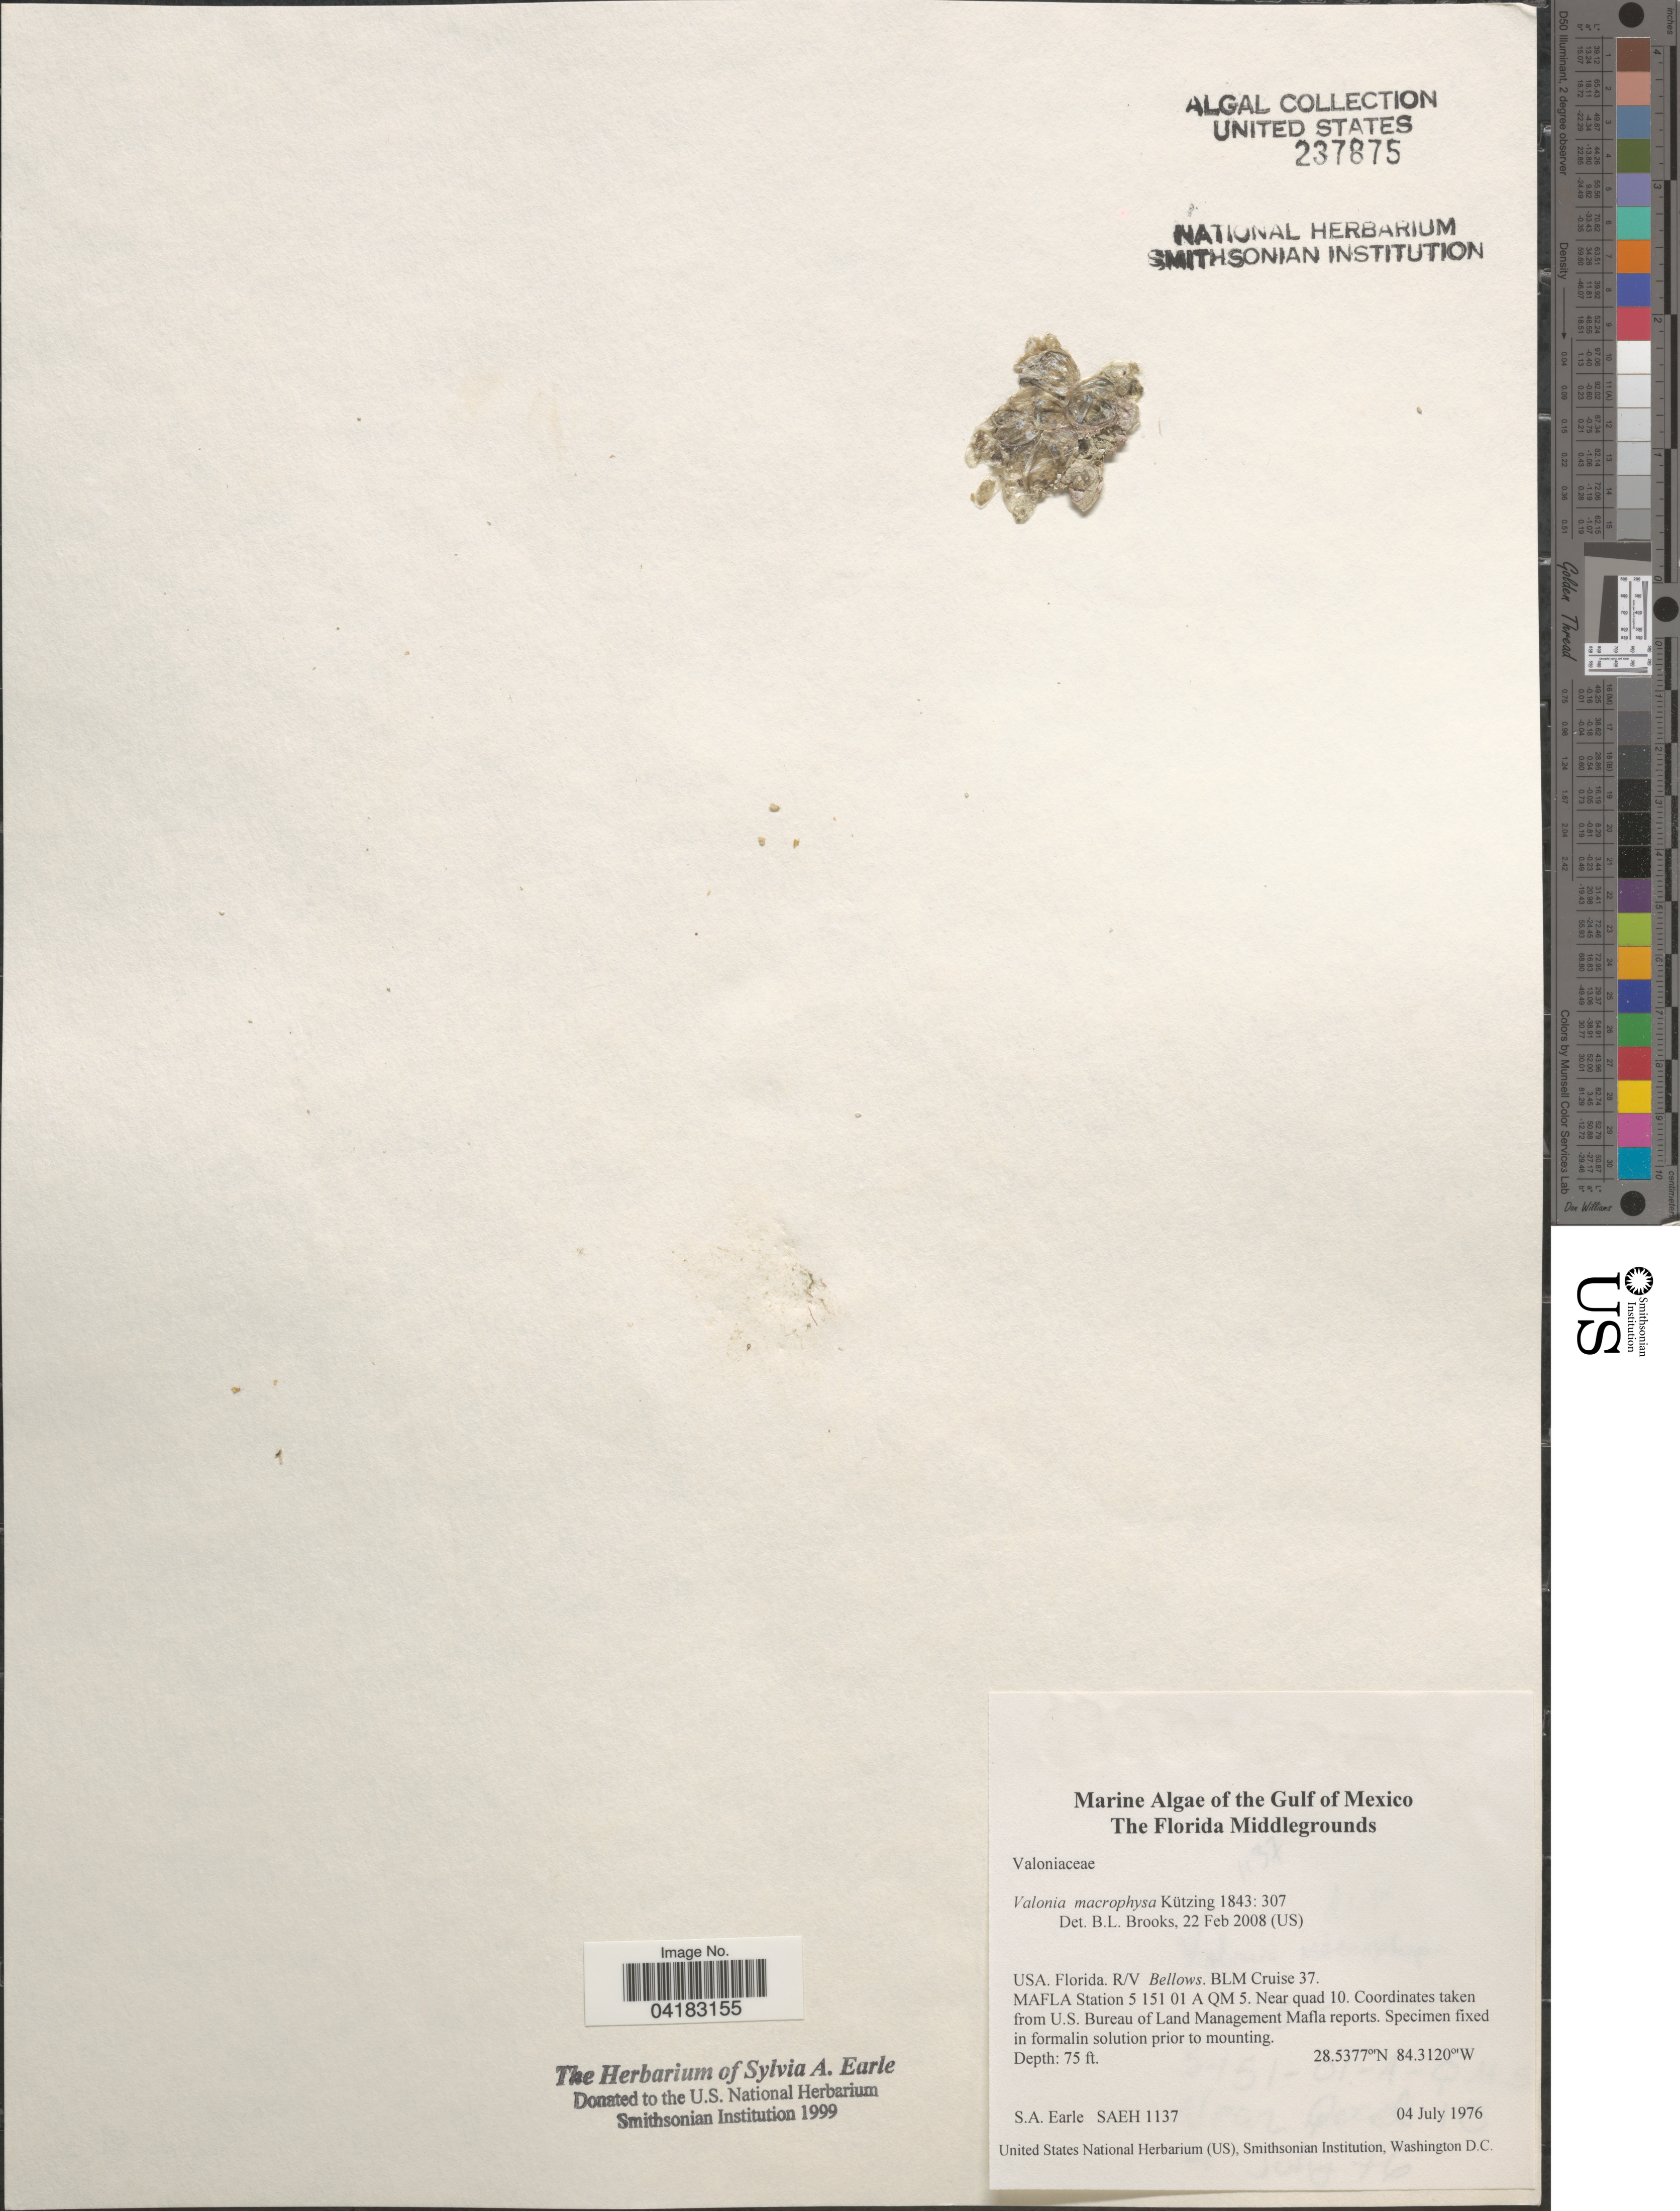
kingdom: Plantae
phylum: Chlorophyta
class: Ulvophyceae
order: Siphonocladales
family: Valoniaceae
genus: Valonia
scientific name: Valonia macrophysa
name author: Kütz.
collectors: S. A. Earle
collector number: SAEH1137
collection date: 1976-07-04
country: United States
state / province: Florida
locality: Gulf of Mexico. The Florida Middlegrounds. R/V Bellows. BLM Cruise 37. MAFLA Station 5 151 01 A QM 5. Near quad 10.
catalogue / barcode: US 237875